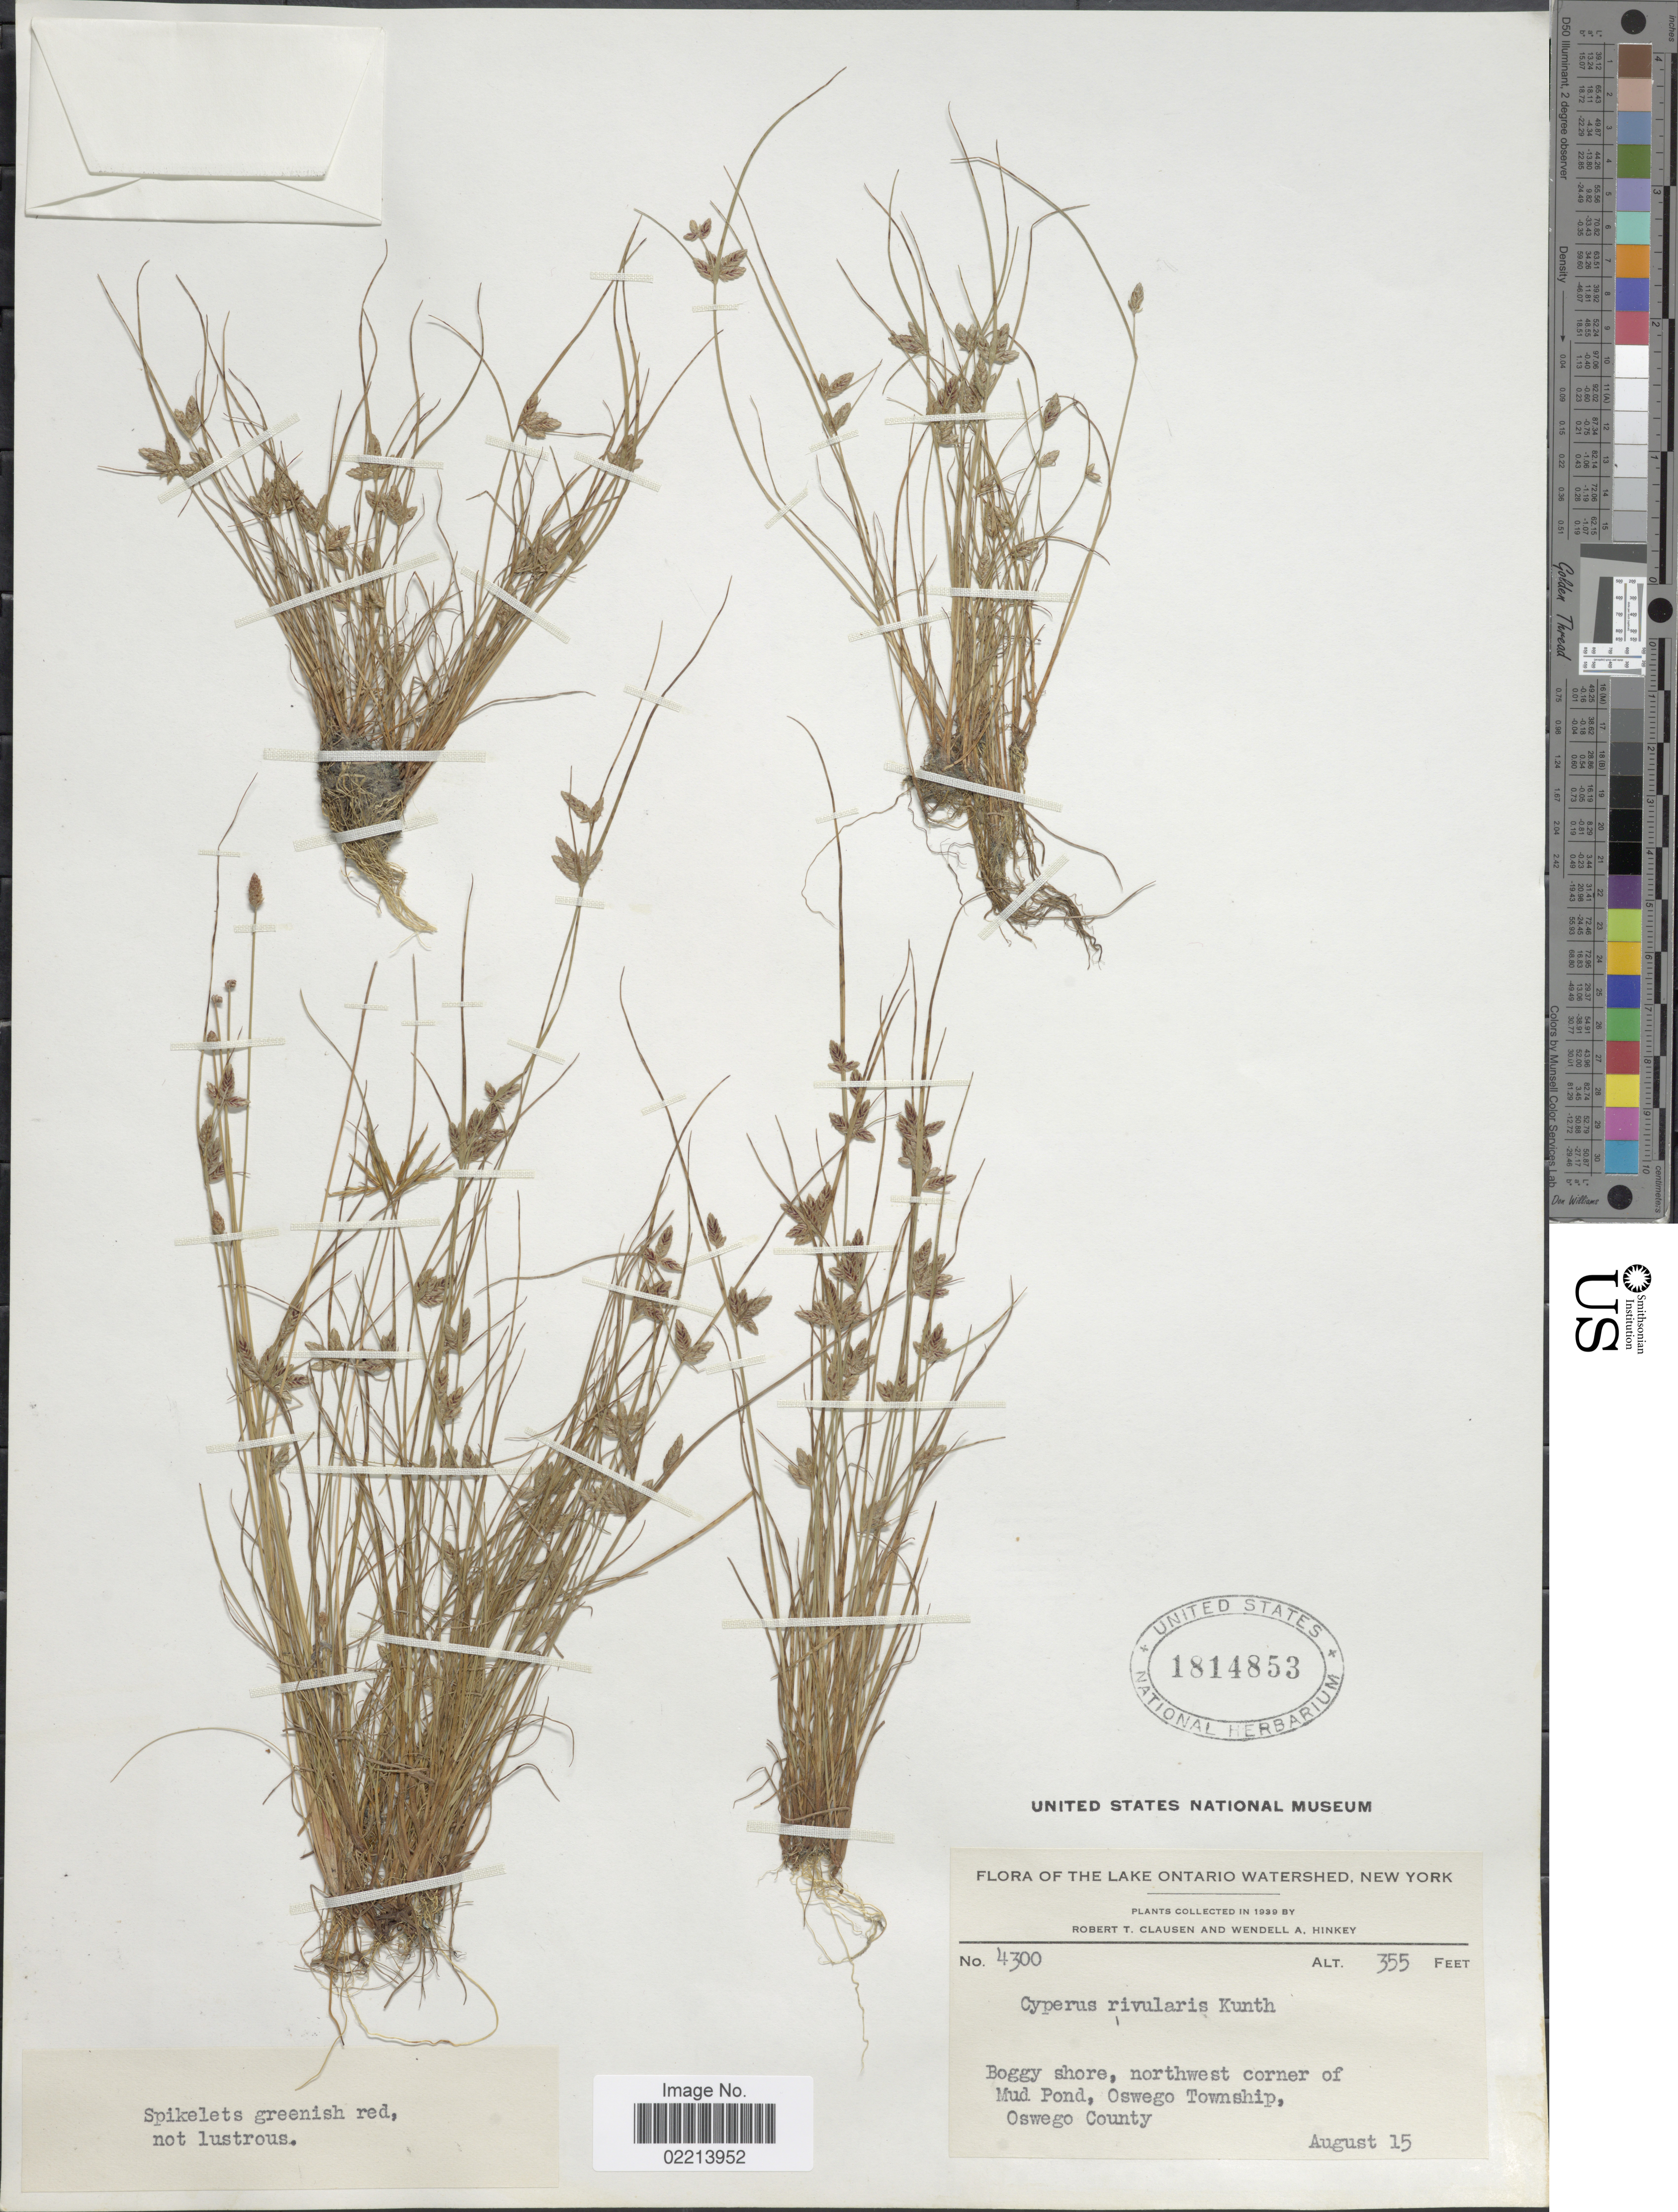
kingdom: Plantae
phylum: Tracheophyta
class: Liliopsida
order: Poales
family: Cyperaceae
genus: Cyperus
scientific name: Cyperus bipartitus Torr.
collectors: R. T. Clausen & W. Hinkey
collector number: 4300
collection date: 1939-08-15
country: United States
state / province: New York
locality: Lake Ontario Watershed. Boggy shore, northwest corner of Mud Pond, Oswego Township, Oswego County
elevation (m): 108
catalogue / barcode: US 1814853